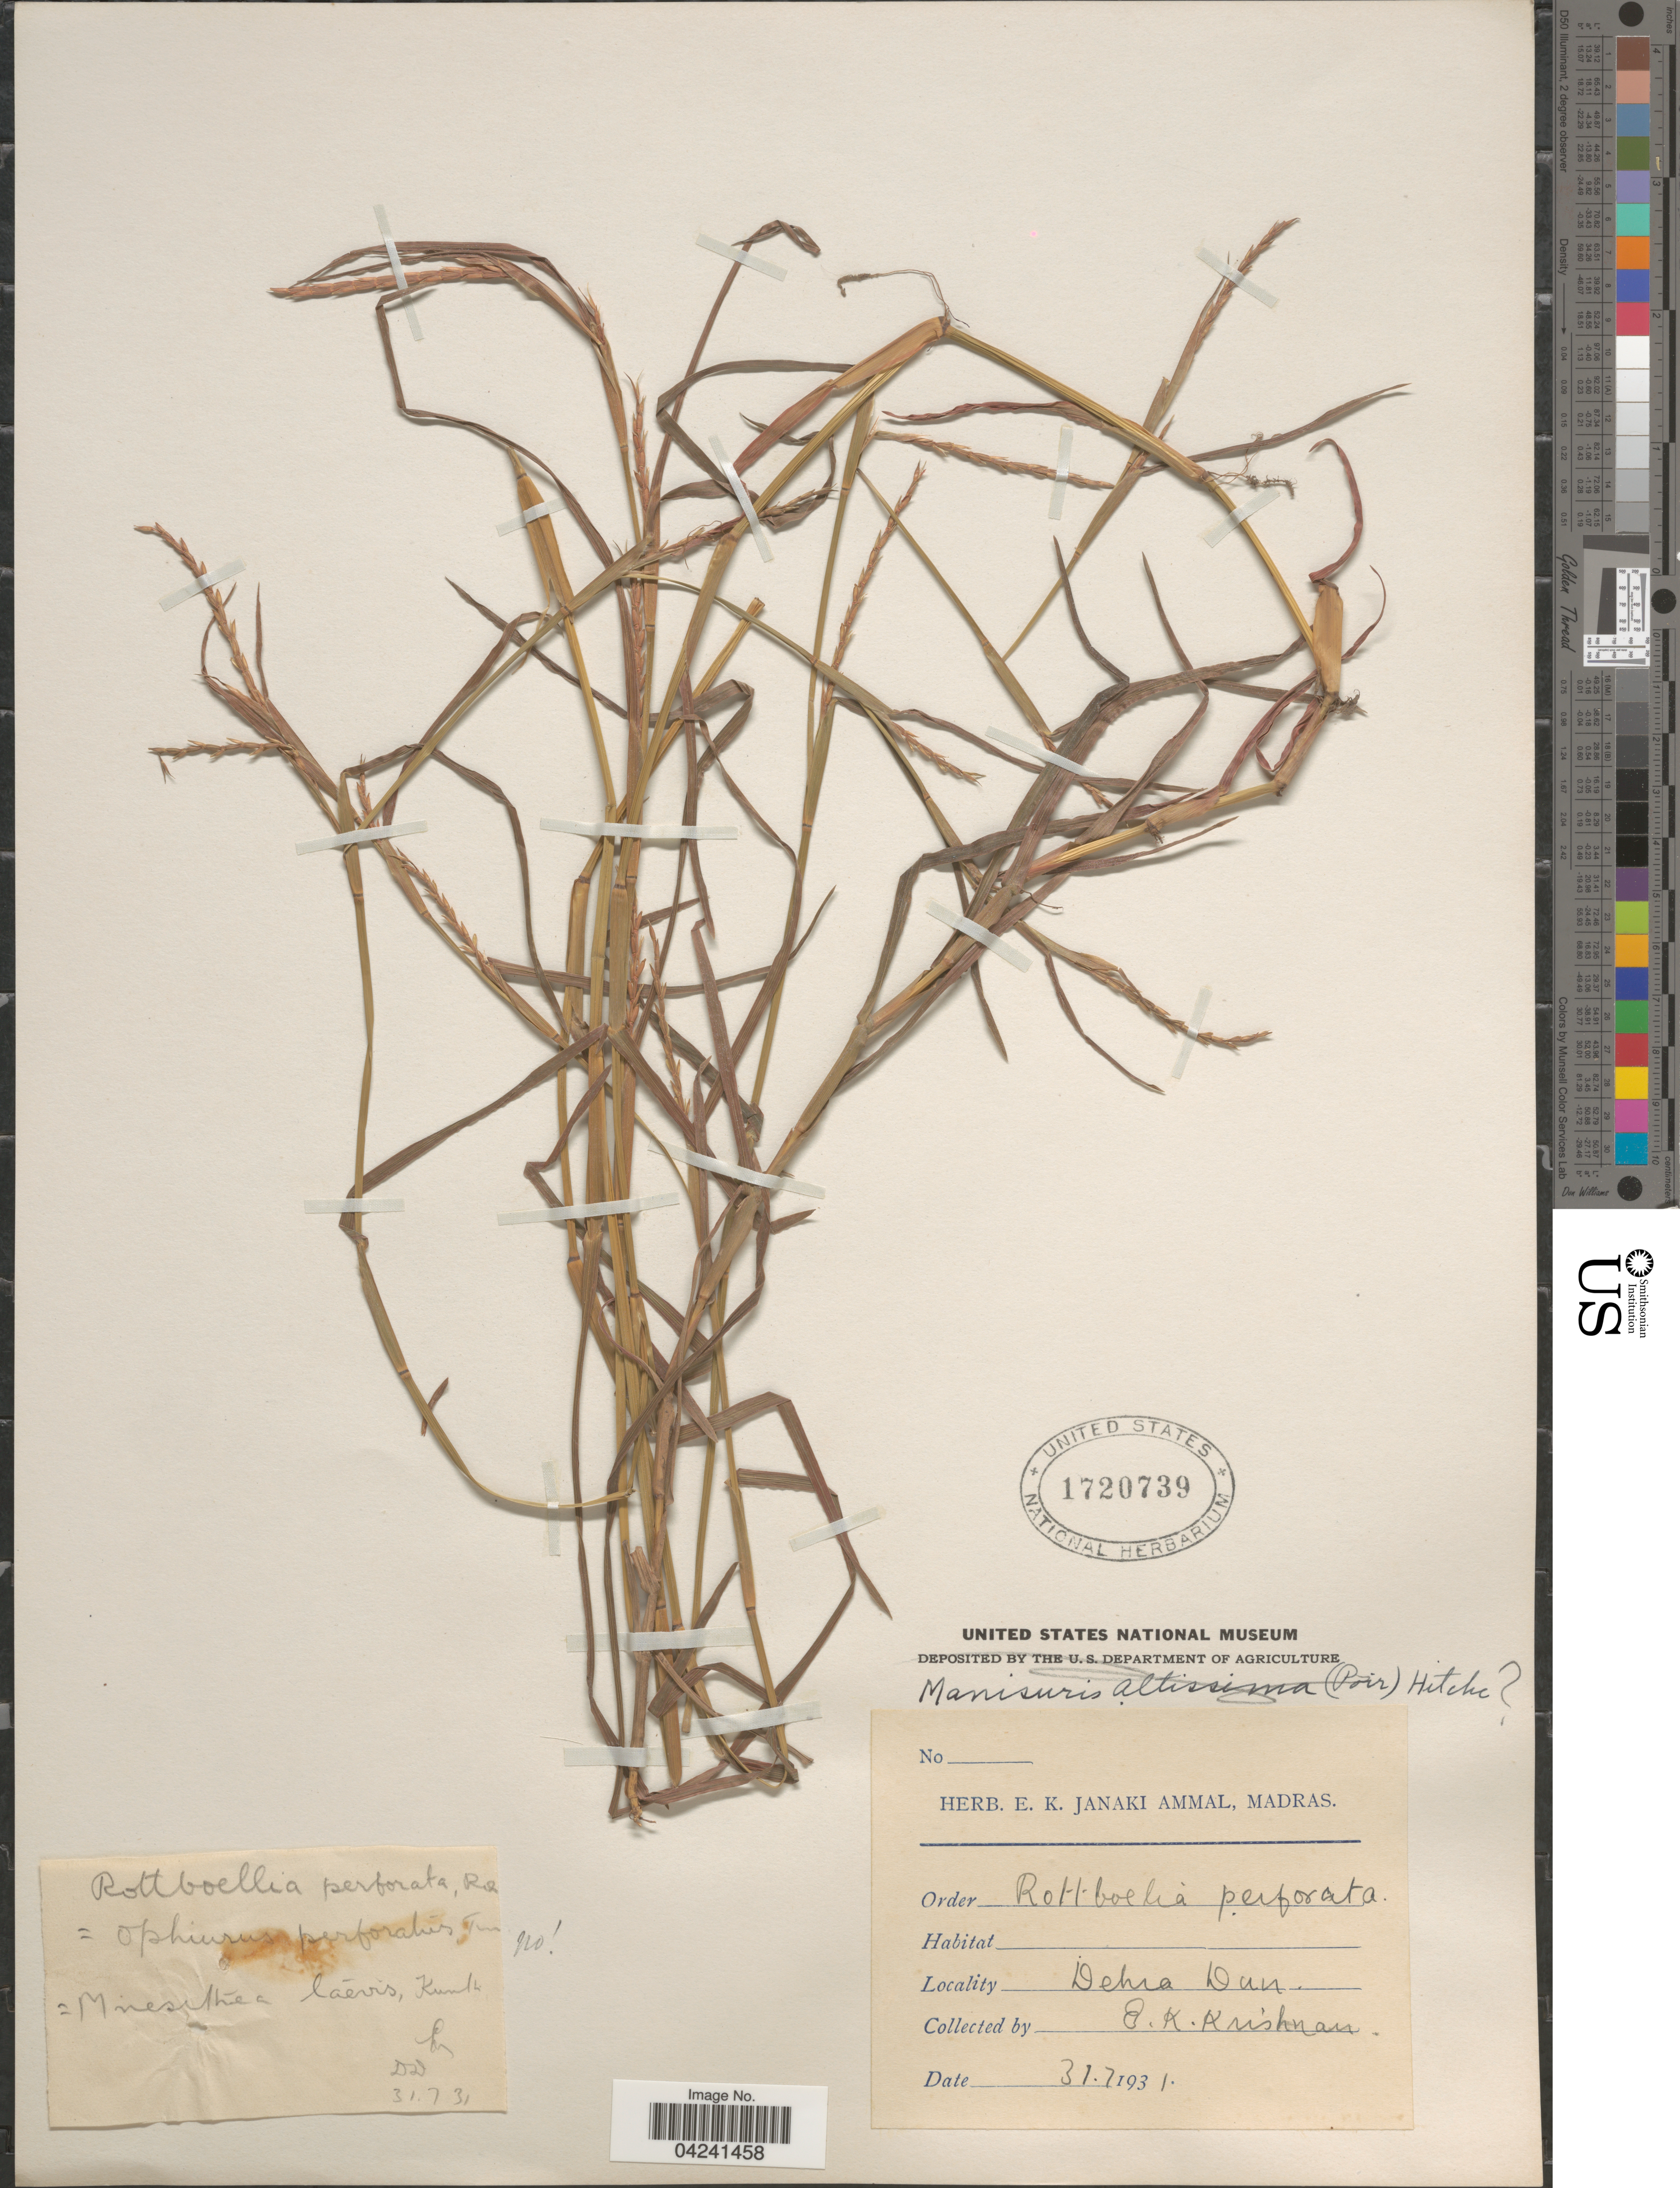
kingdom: Plantae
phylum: Tracheophyta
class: Liliopsida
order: Poales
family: Poaceae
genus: Hemarthria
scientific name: Hemarthria compressa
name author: (L.) R. Br.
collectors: E. Krishnan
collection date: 1931-07-31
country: India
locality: Dehra Dun.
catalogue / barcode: US 1720739